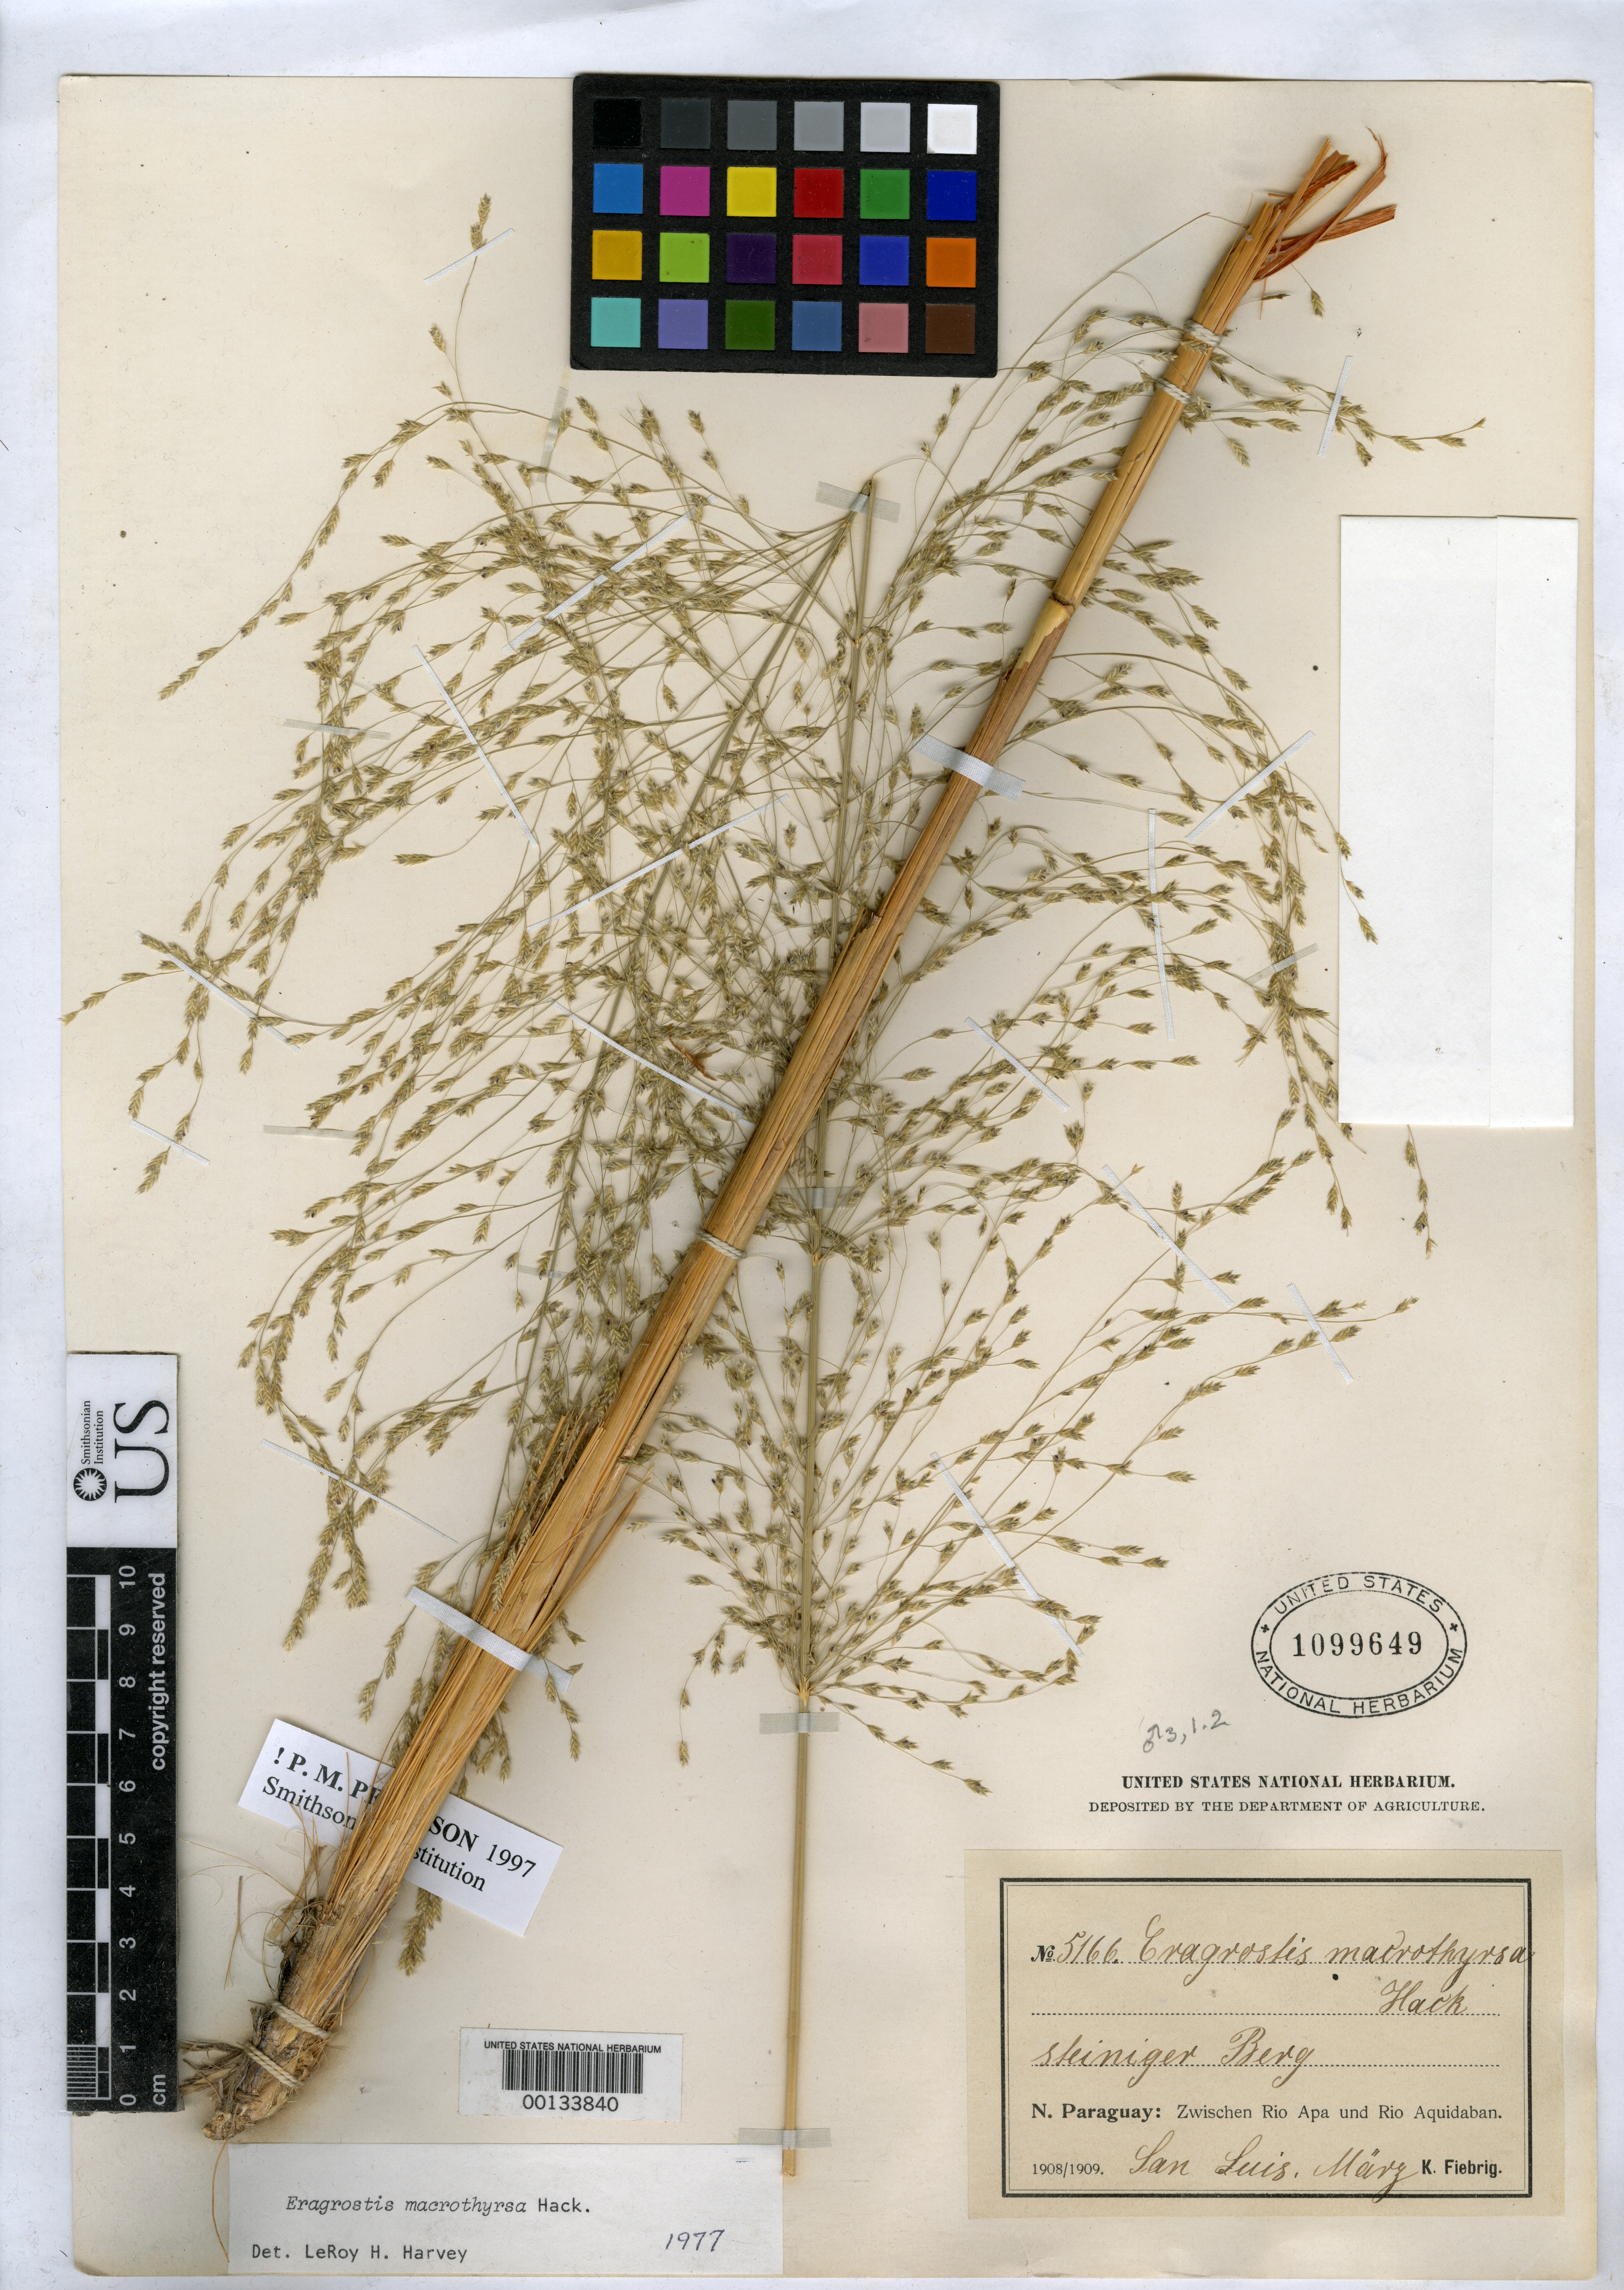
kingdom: Plantae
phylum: Tracheophyta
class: Liliopsida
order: Poales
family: Poaceae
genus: Eragrostis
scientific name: Eragrostis macrothyrsa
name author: Hack.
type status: Isotype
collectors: K. Fiebrig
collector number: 5166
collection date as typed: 1909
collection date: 1909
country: Paraguay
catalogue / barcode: US 1099649